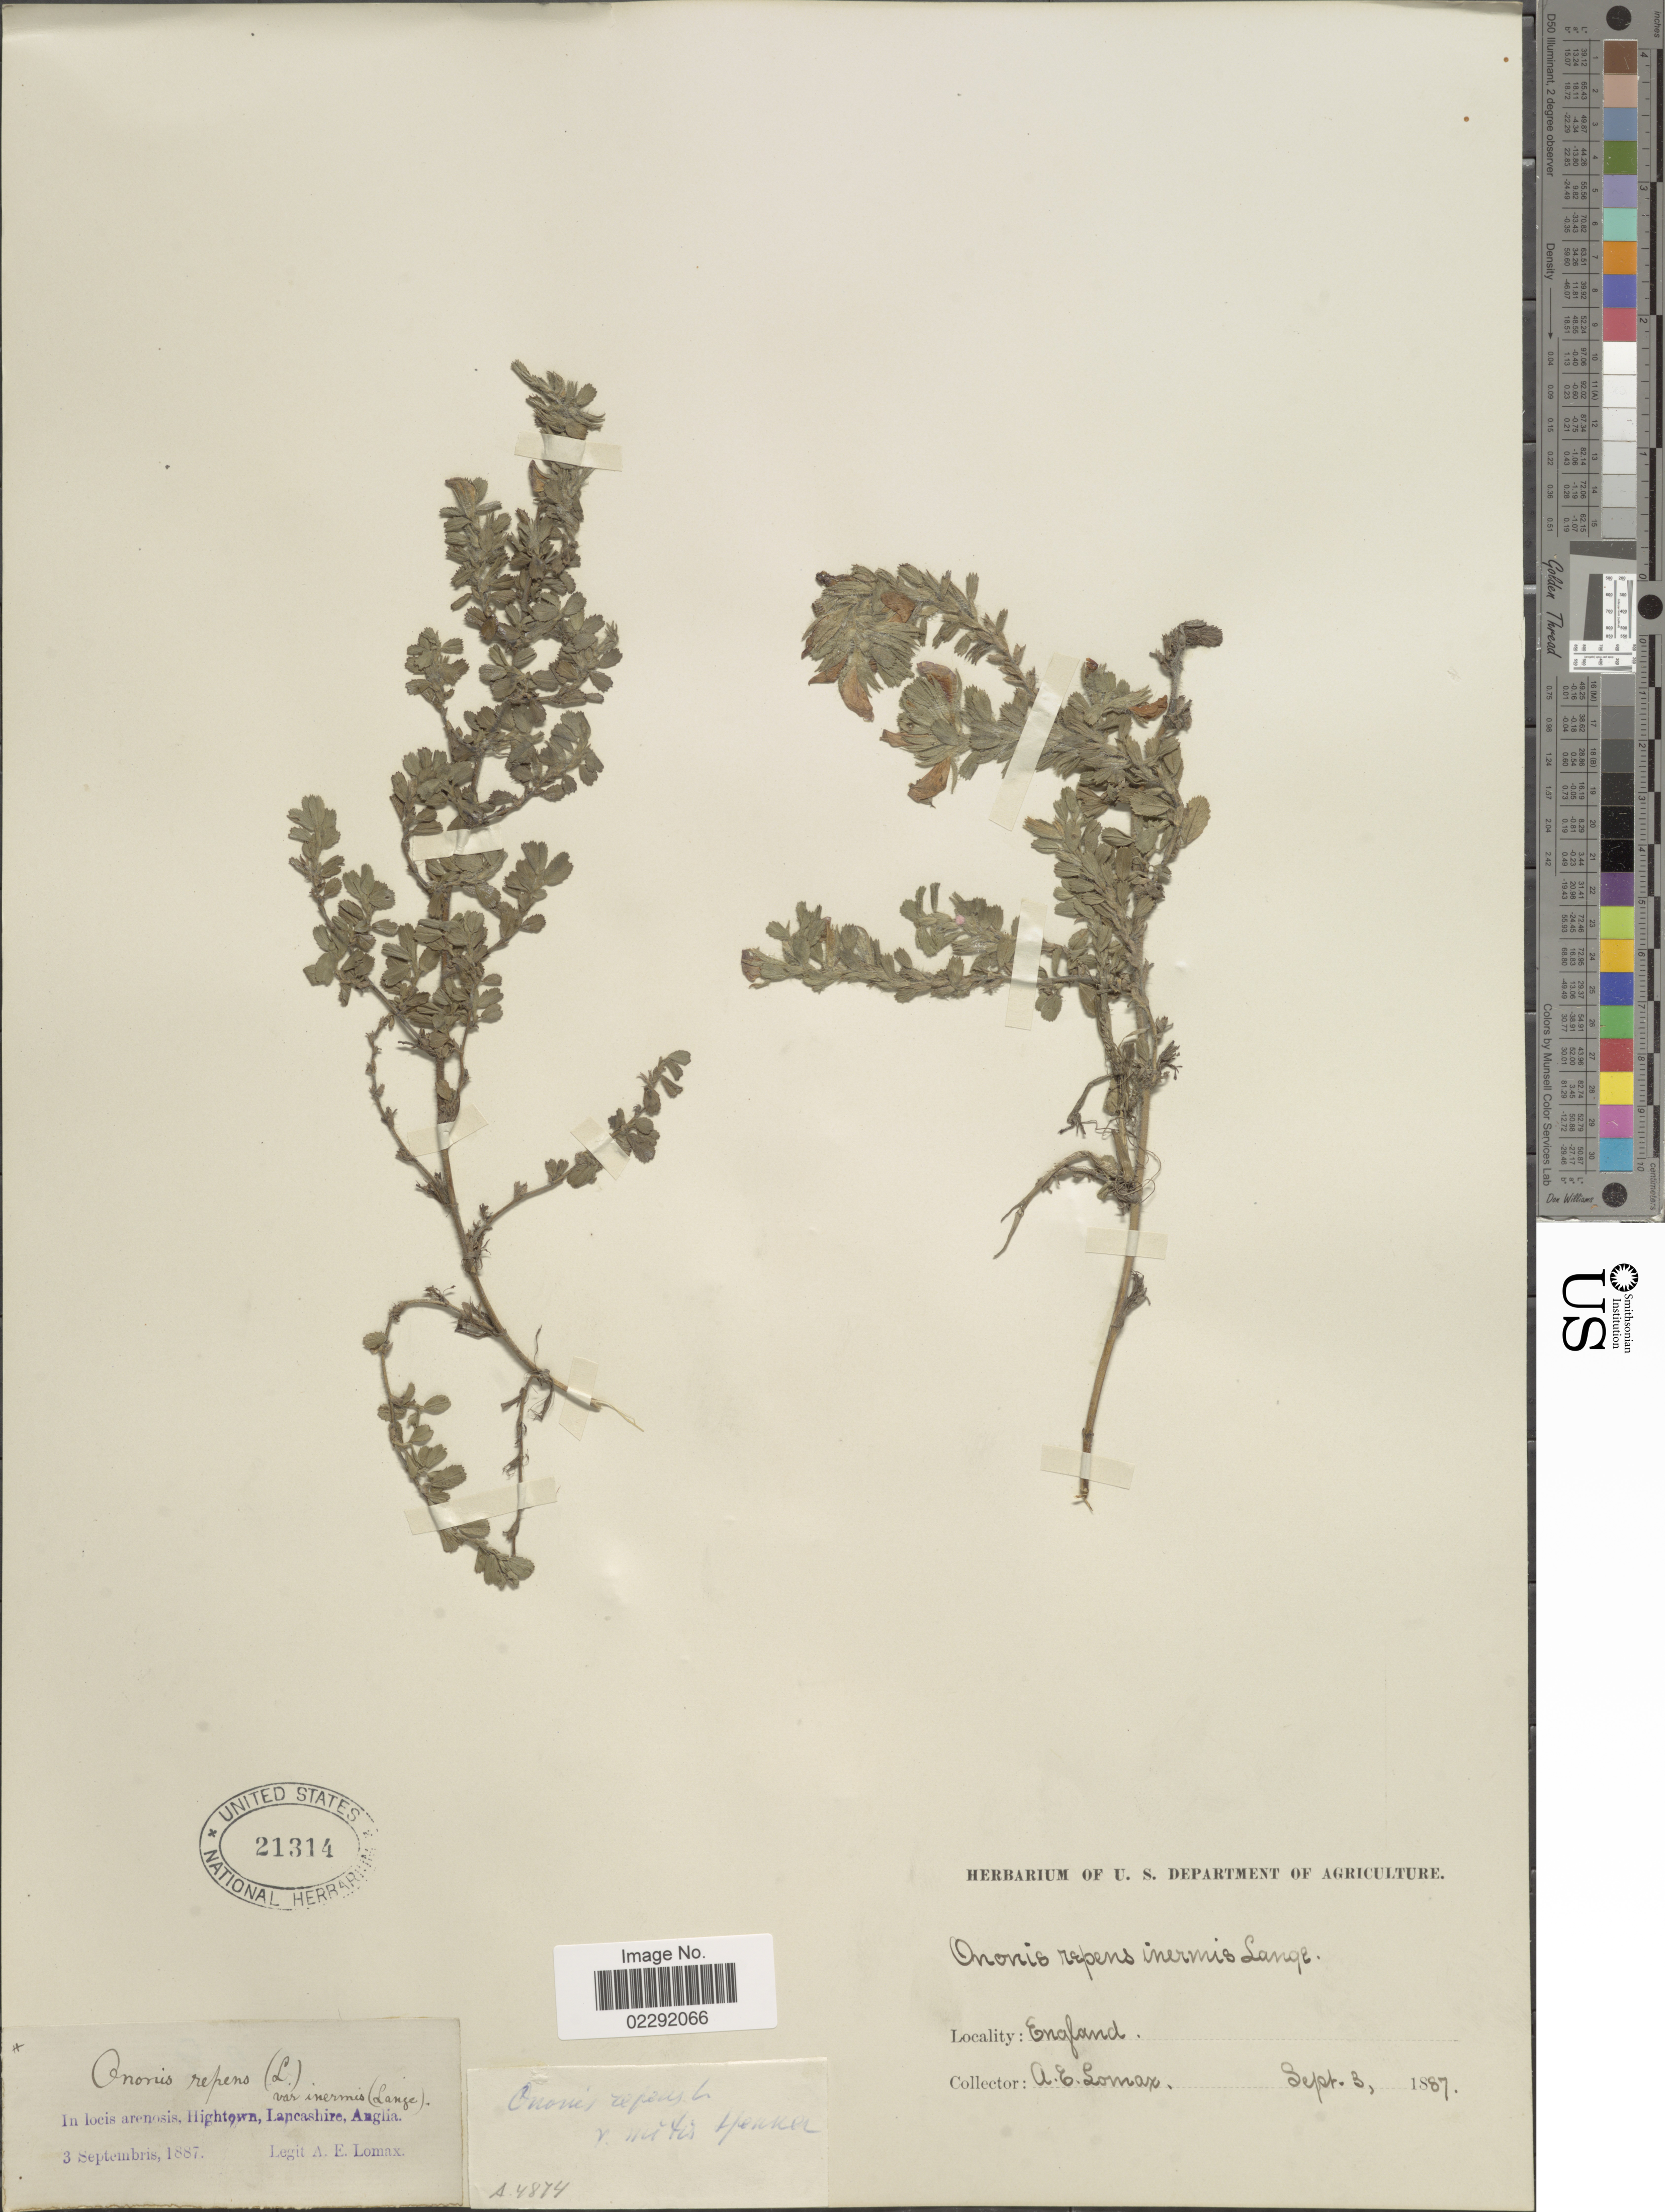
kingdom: Plantae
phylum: Tracheophyta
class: Magnoliopsida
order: Fabales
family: Fabaceae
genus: Ononis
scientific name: Ononis repens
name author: L.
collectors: A. Lomax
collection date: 1887-09-03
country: United Kingdom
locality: In locis arenosis, Hightown, Lancashire, Anglia, England.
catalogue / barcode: US 21314